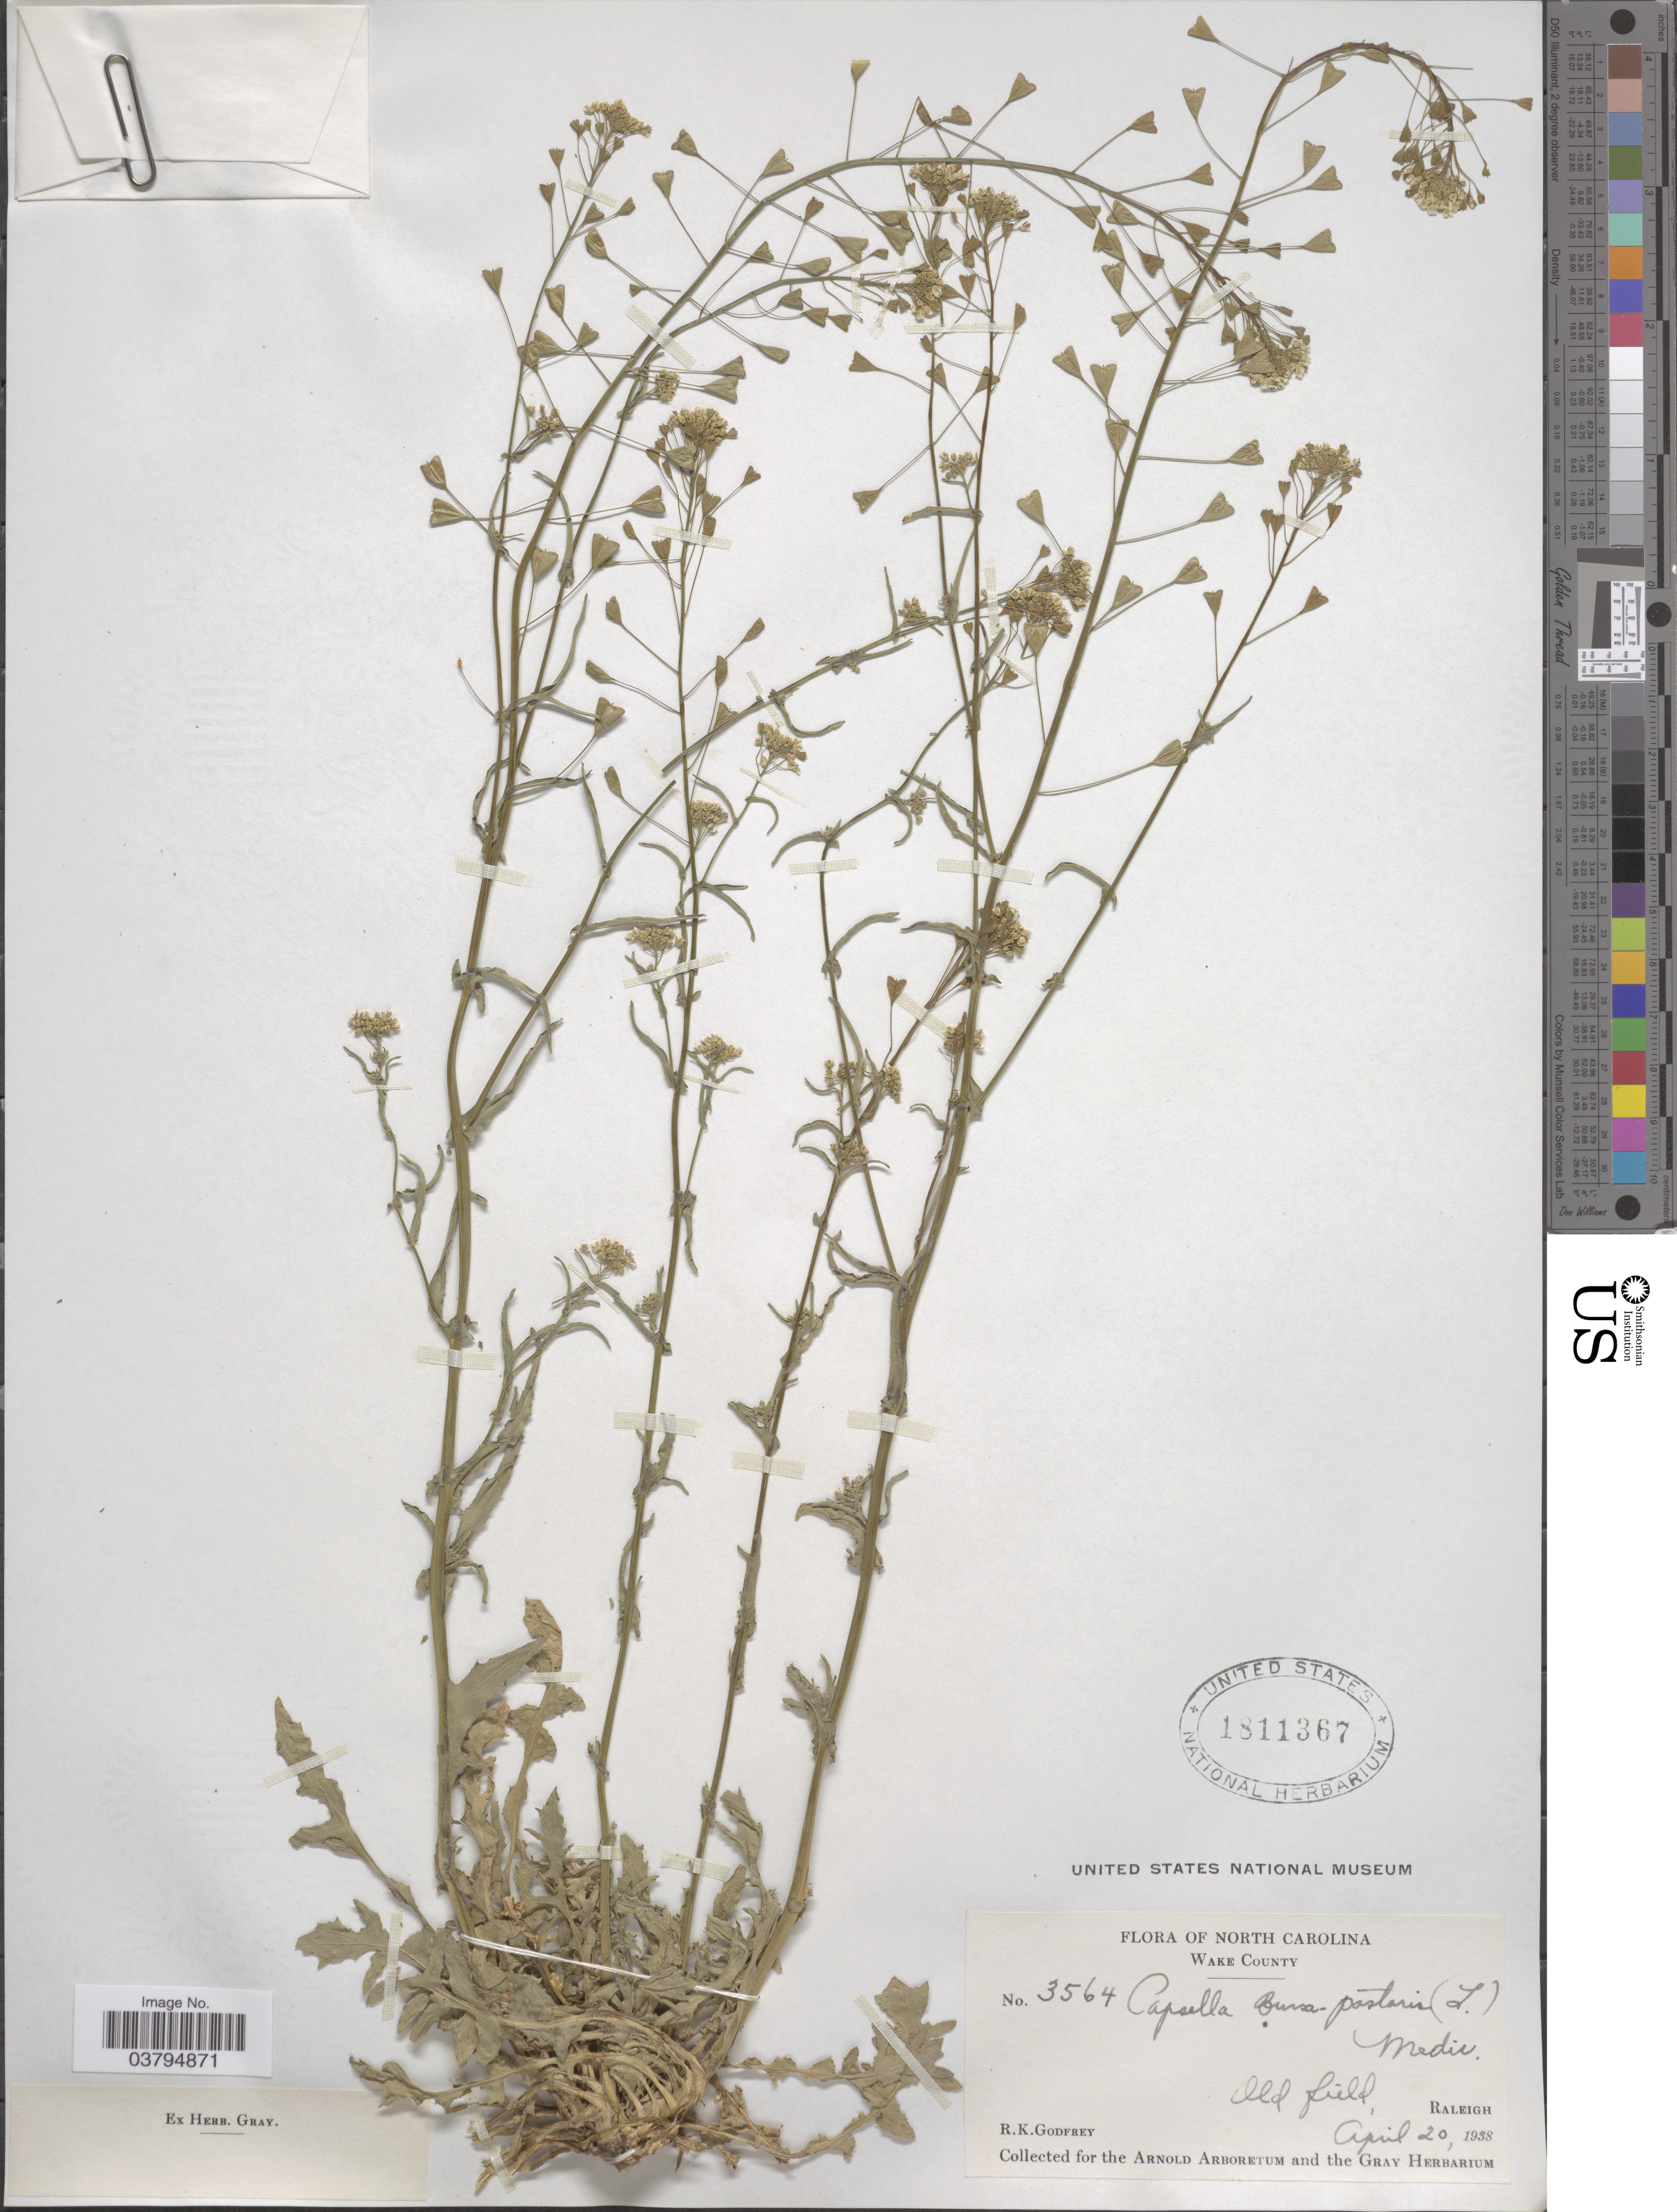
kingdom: Plantae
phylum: Tracheophyta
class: Magnoliopsida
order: Brassicales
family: Brassicaceae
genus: Capsella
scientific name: Capsella bursa-pastoris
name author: (L.) Medik.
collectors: R. K. Godfrey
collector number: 3564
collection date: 1938-04-20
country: United States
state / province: North Carolina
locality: Wake County. Old field, Raleigh.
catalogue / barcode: US 1811367